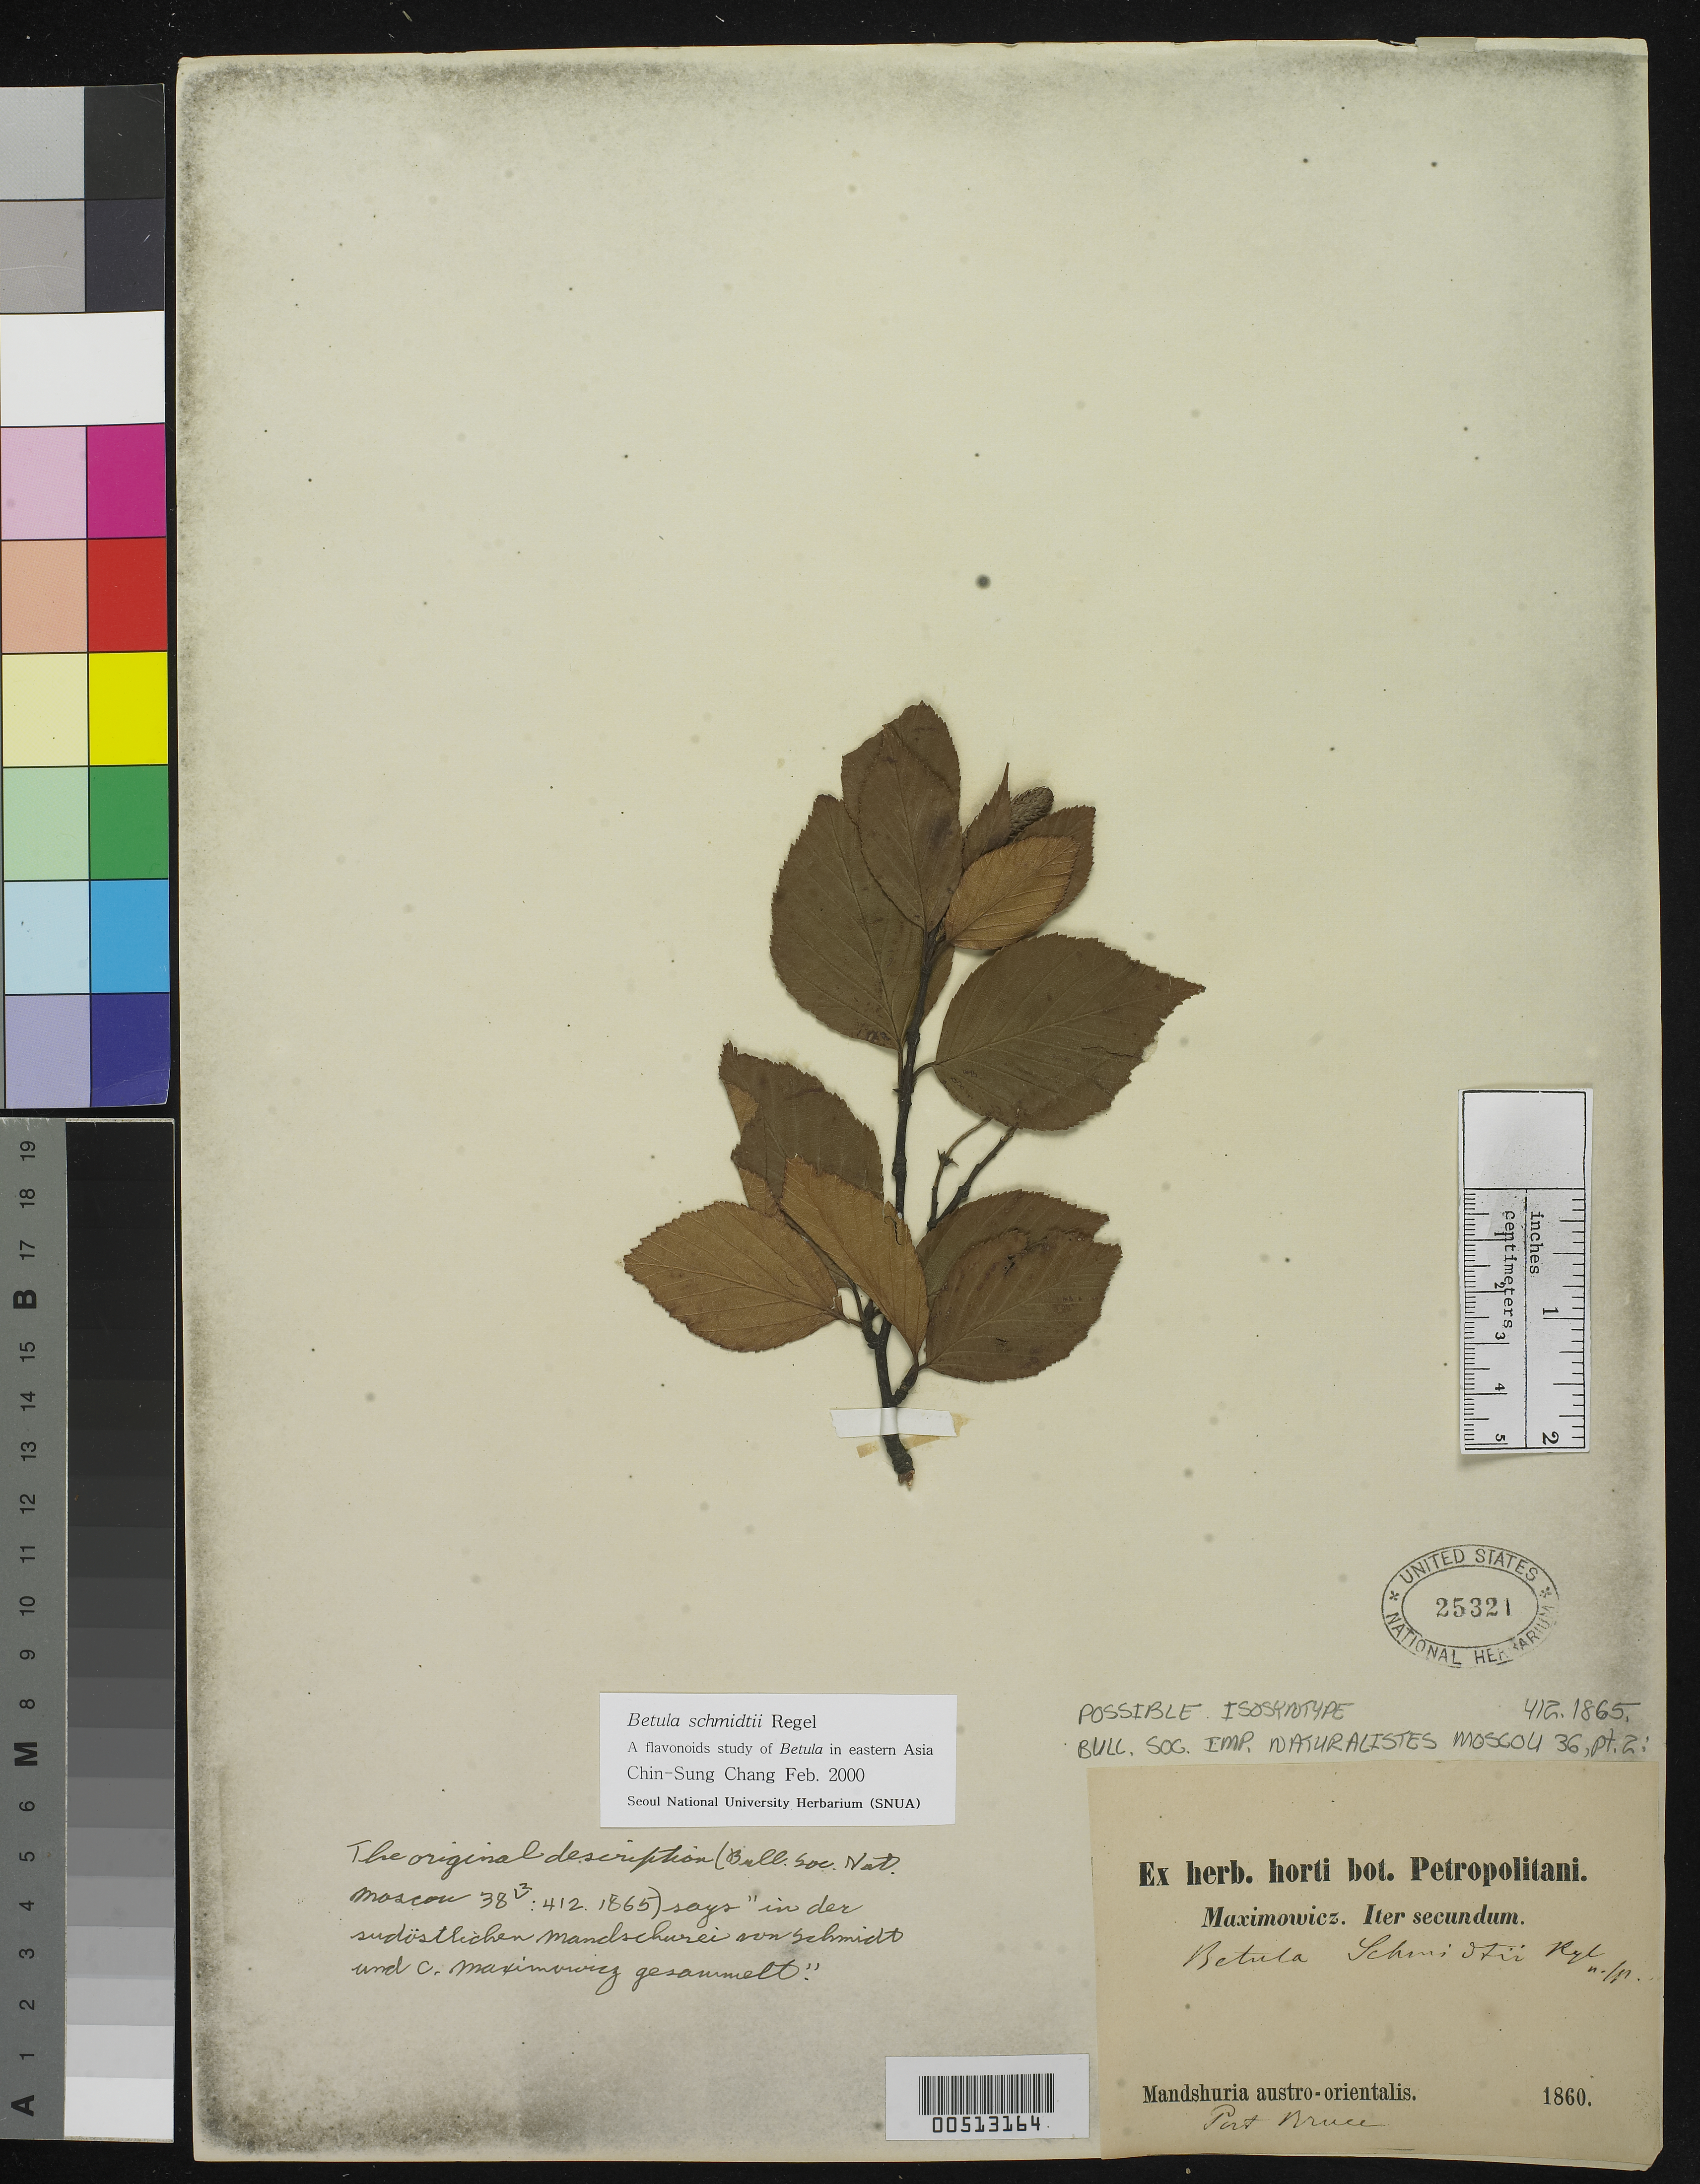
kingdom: Plantae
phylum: Tracheophyta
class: Magnoliopsida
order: Fagales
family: Betulaceae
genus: Betula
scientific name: Betula schmidtii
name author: Regel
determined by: Chang, C. S., (SNUA)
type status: Isosyntype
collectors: C. J. Maximowicz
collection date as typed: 1860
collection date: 1860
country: China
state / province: Manchuria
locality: Mandshuria austroorientalis, Port Bruce.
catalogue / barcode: US 25321